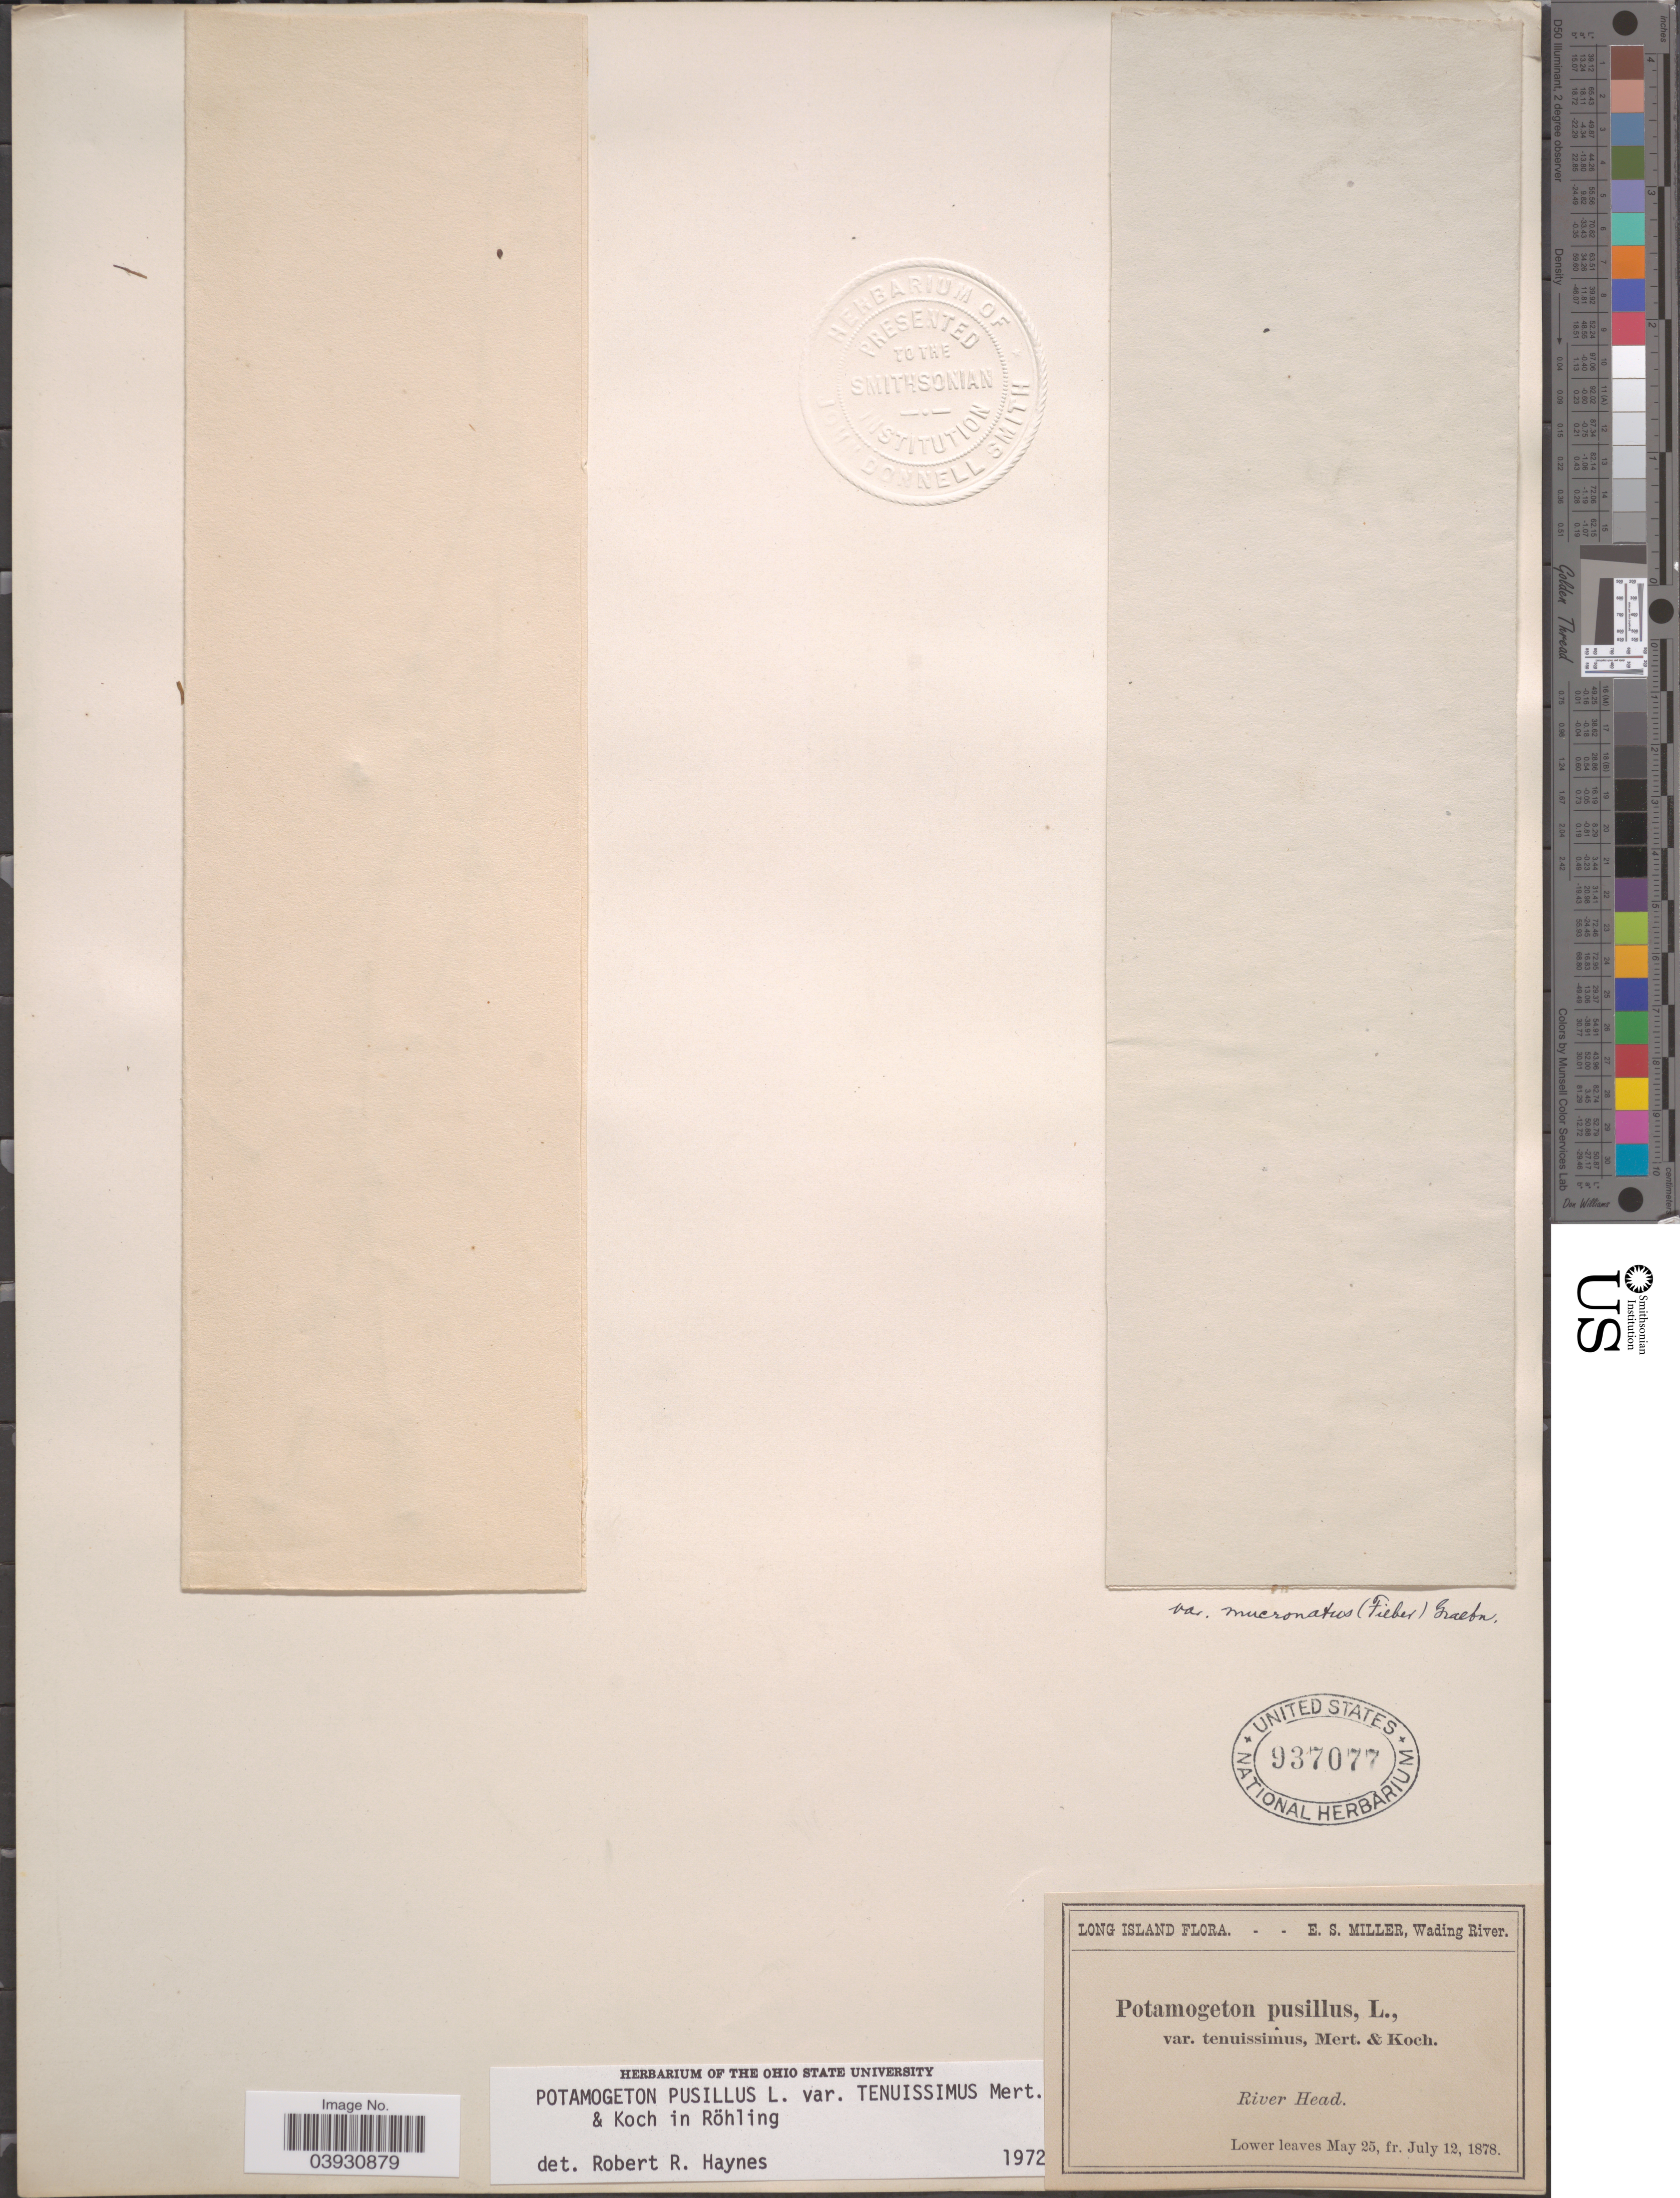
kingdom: Plantae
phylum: Tracheophyta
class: Liliopsida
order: Alismatales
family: Potamogetonaceae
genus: Potamogeton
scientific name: Potamogeton pusillus subsp. tenuissimus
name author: Mert. & W.D.J. Koch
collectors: E. S. Miller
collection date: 1878-05-25/1878-07-12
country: United States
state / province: New York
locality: Long Island. River Head.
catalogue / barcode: US 937077